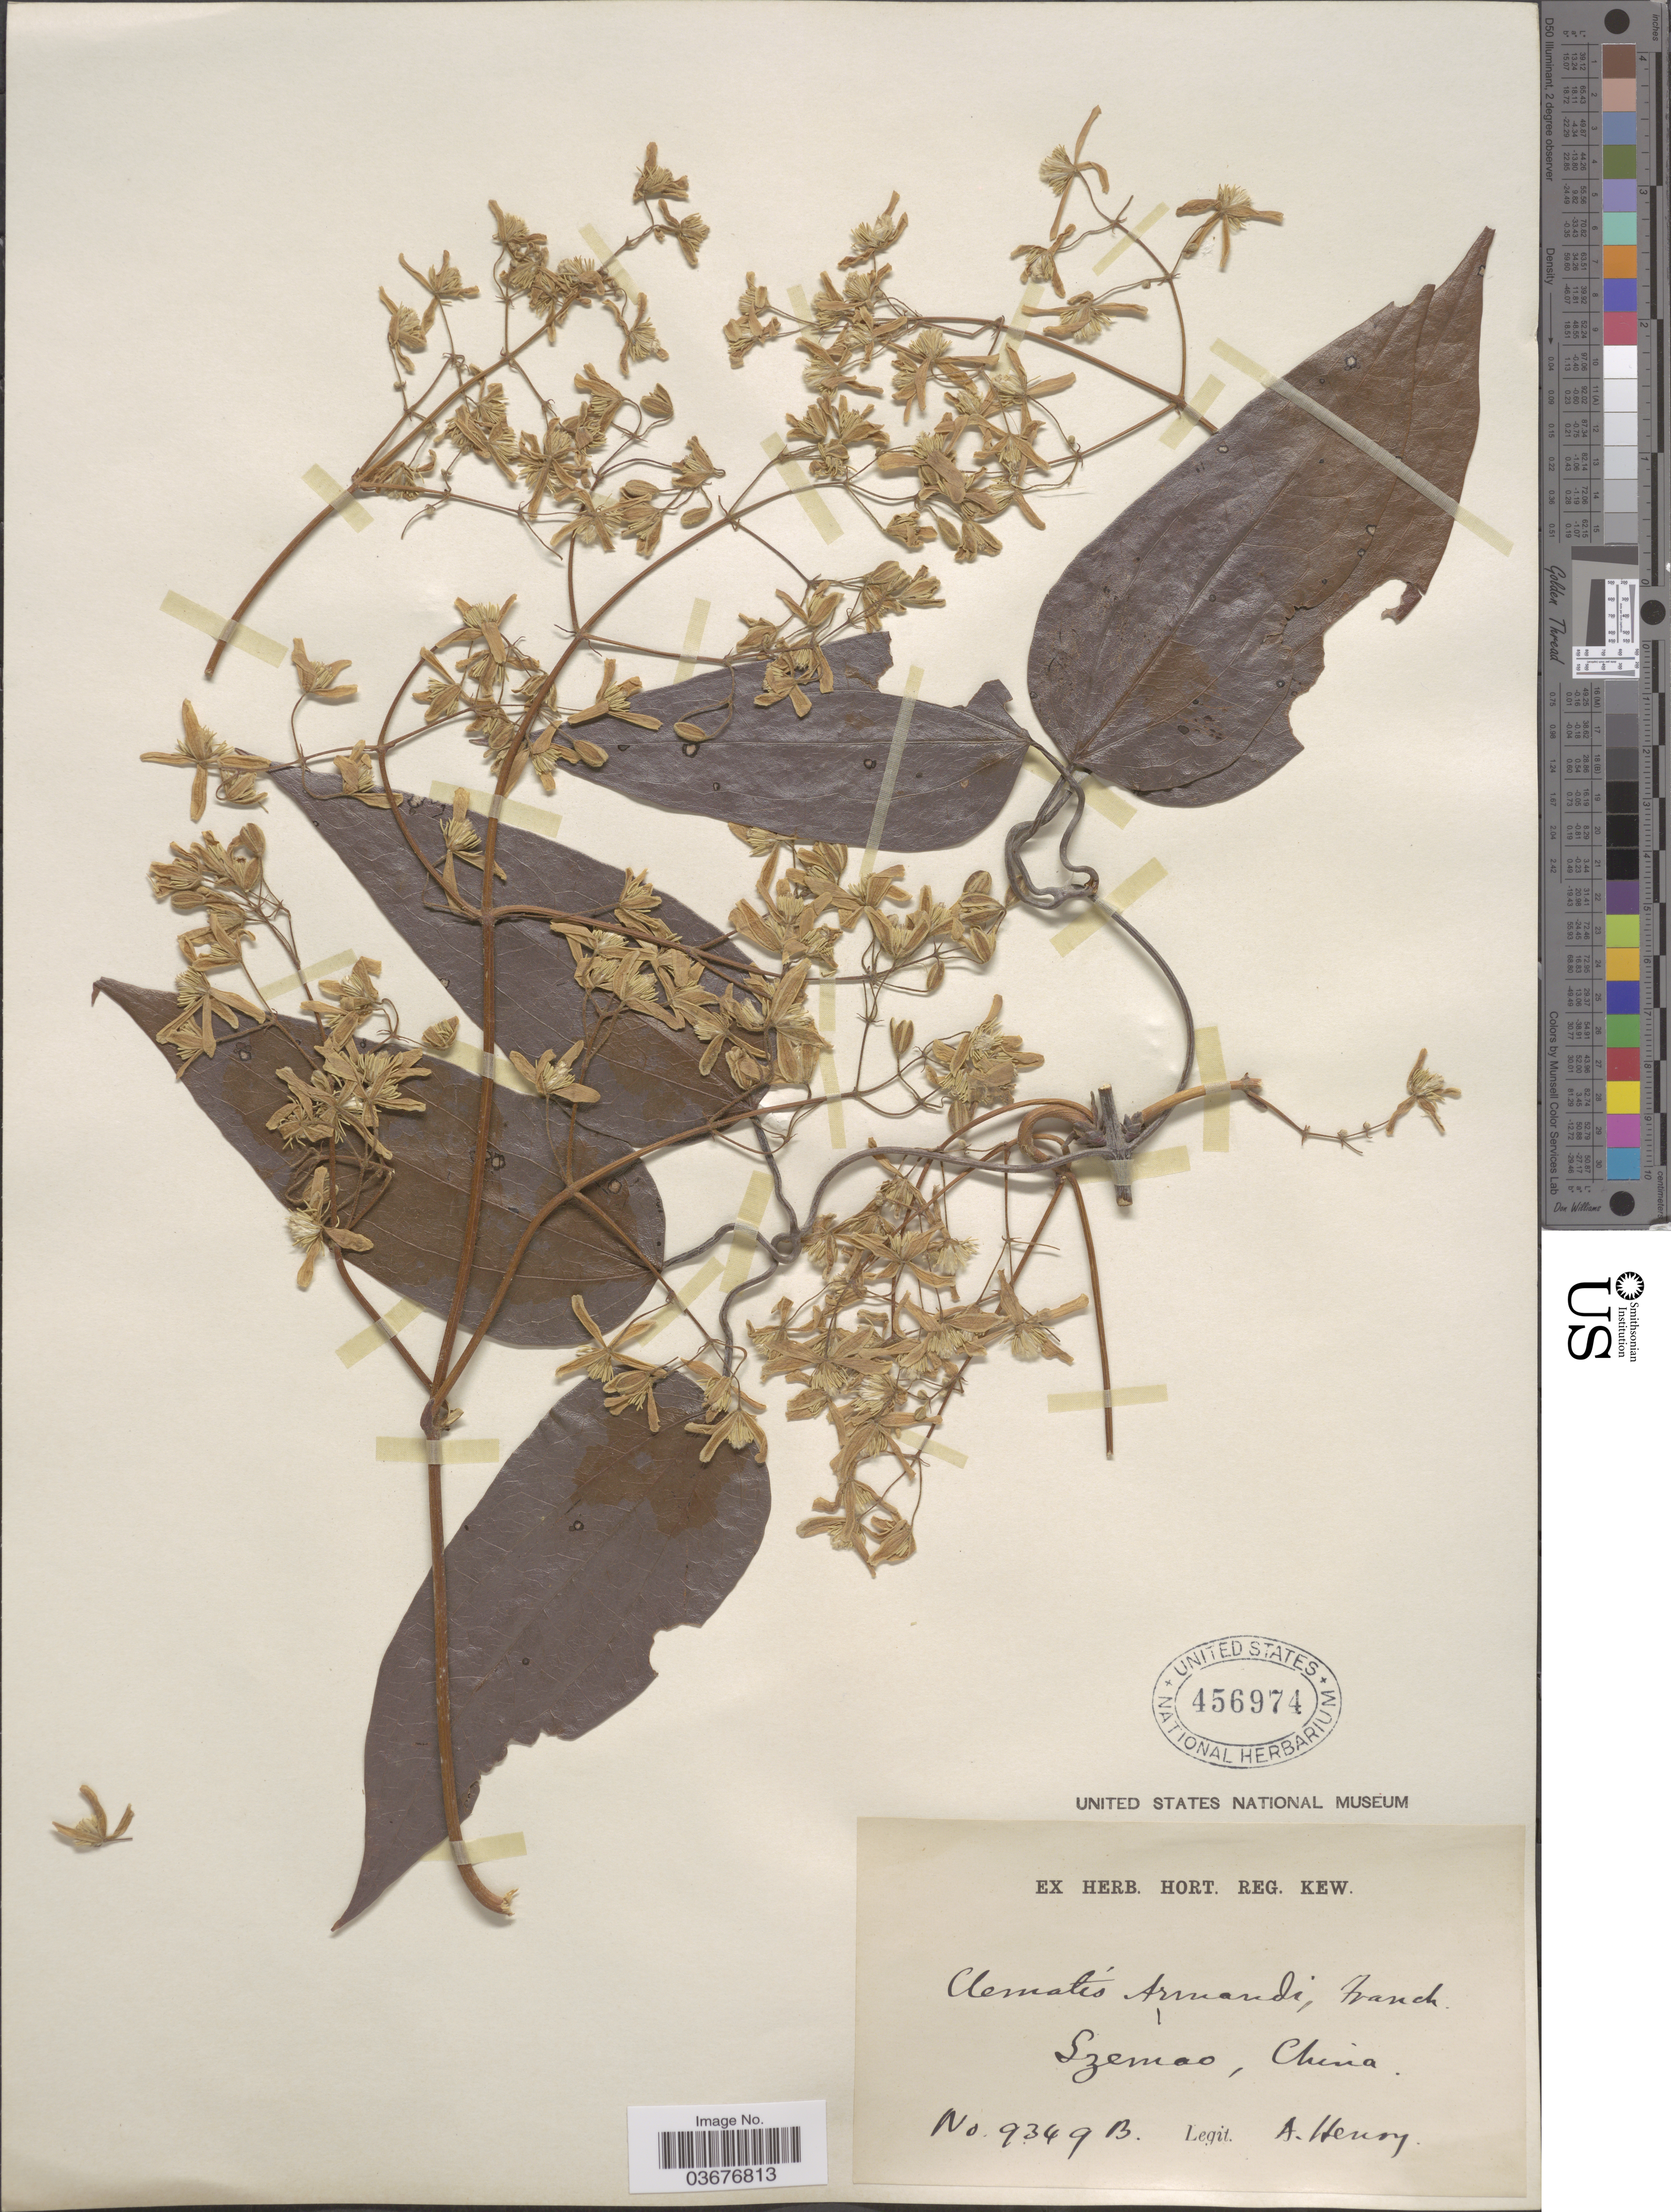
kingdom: Plantae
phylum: Tracheophyta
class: Magnoliopsida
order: Ranunculales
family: Ranunculaceae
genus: Clematis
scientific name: Clematis armandii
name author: Franch.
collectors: A. Henry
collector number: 9349 B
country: China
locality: Szemao.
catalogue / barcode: US 456974